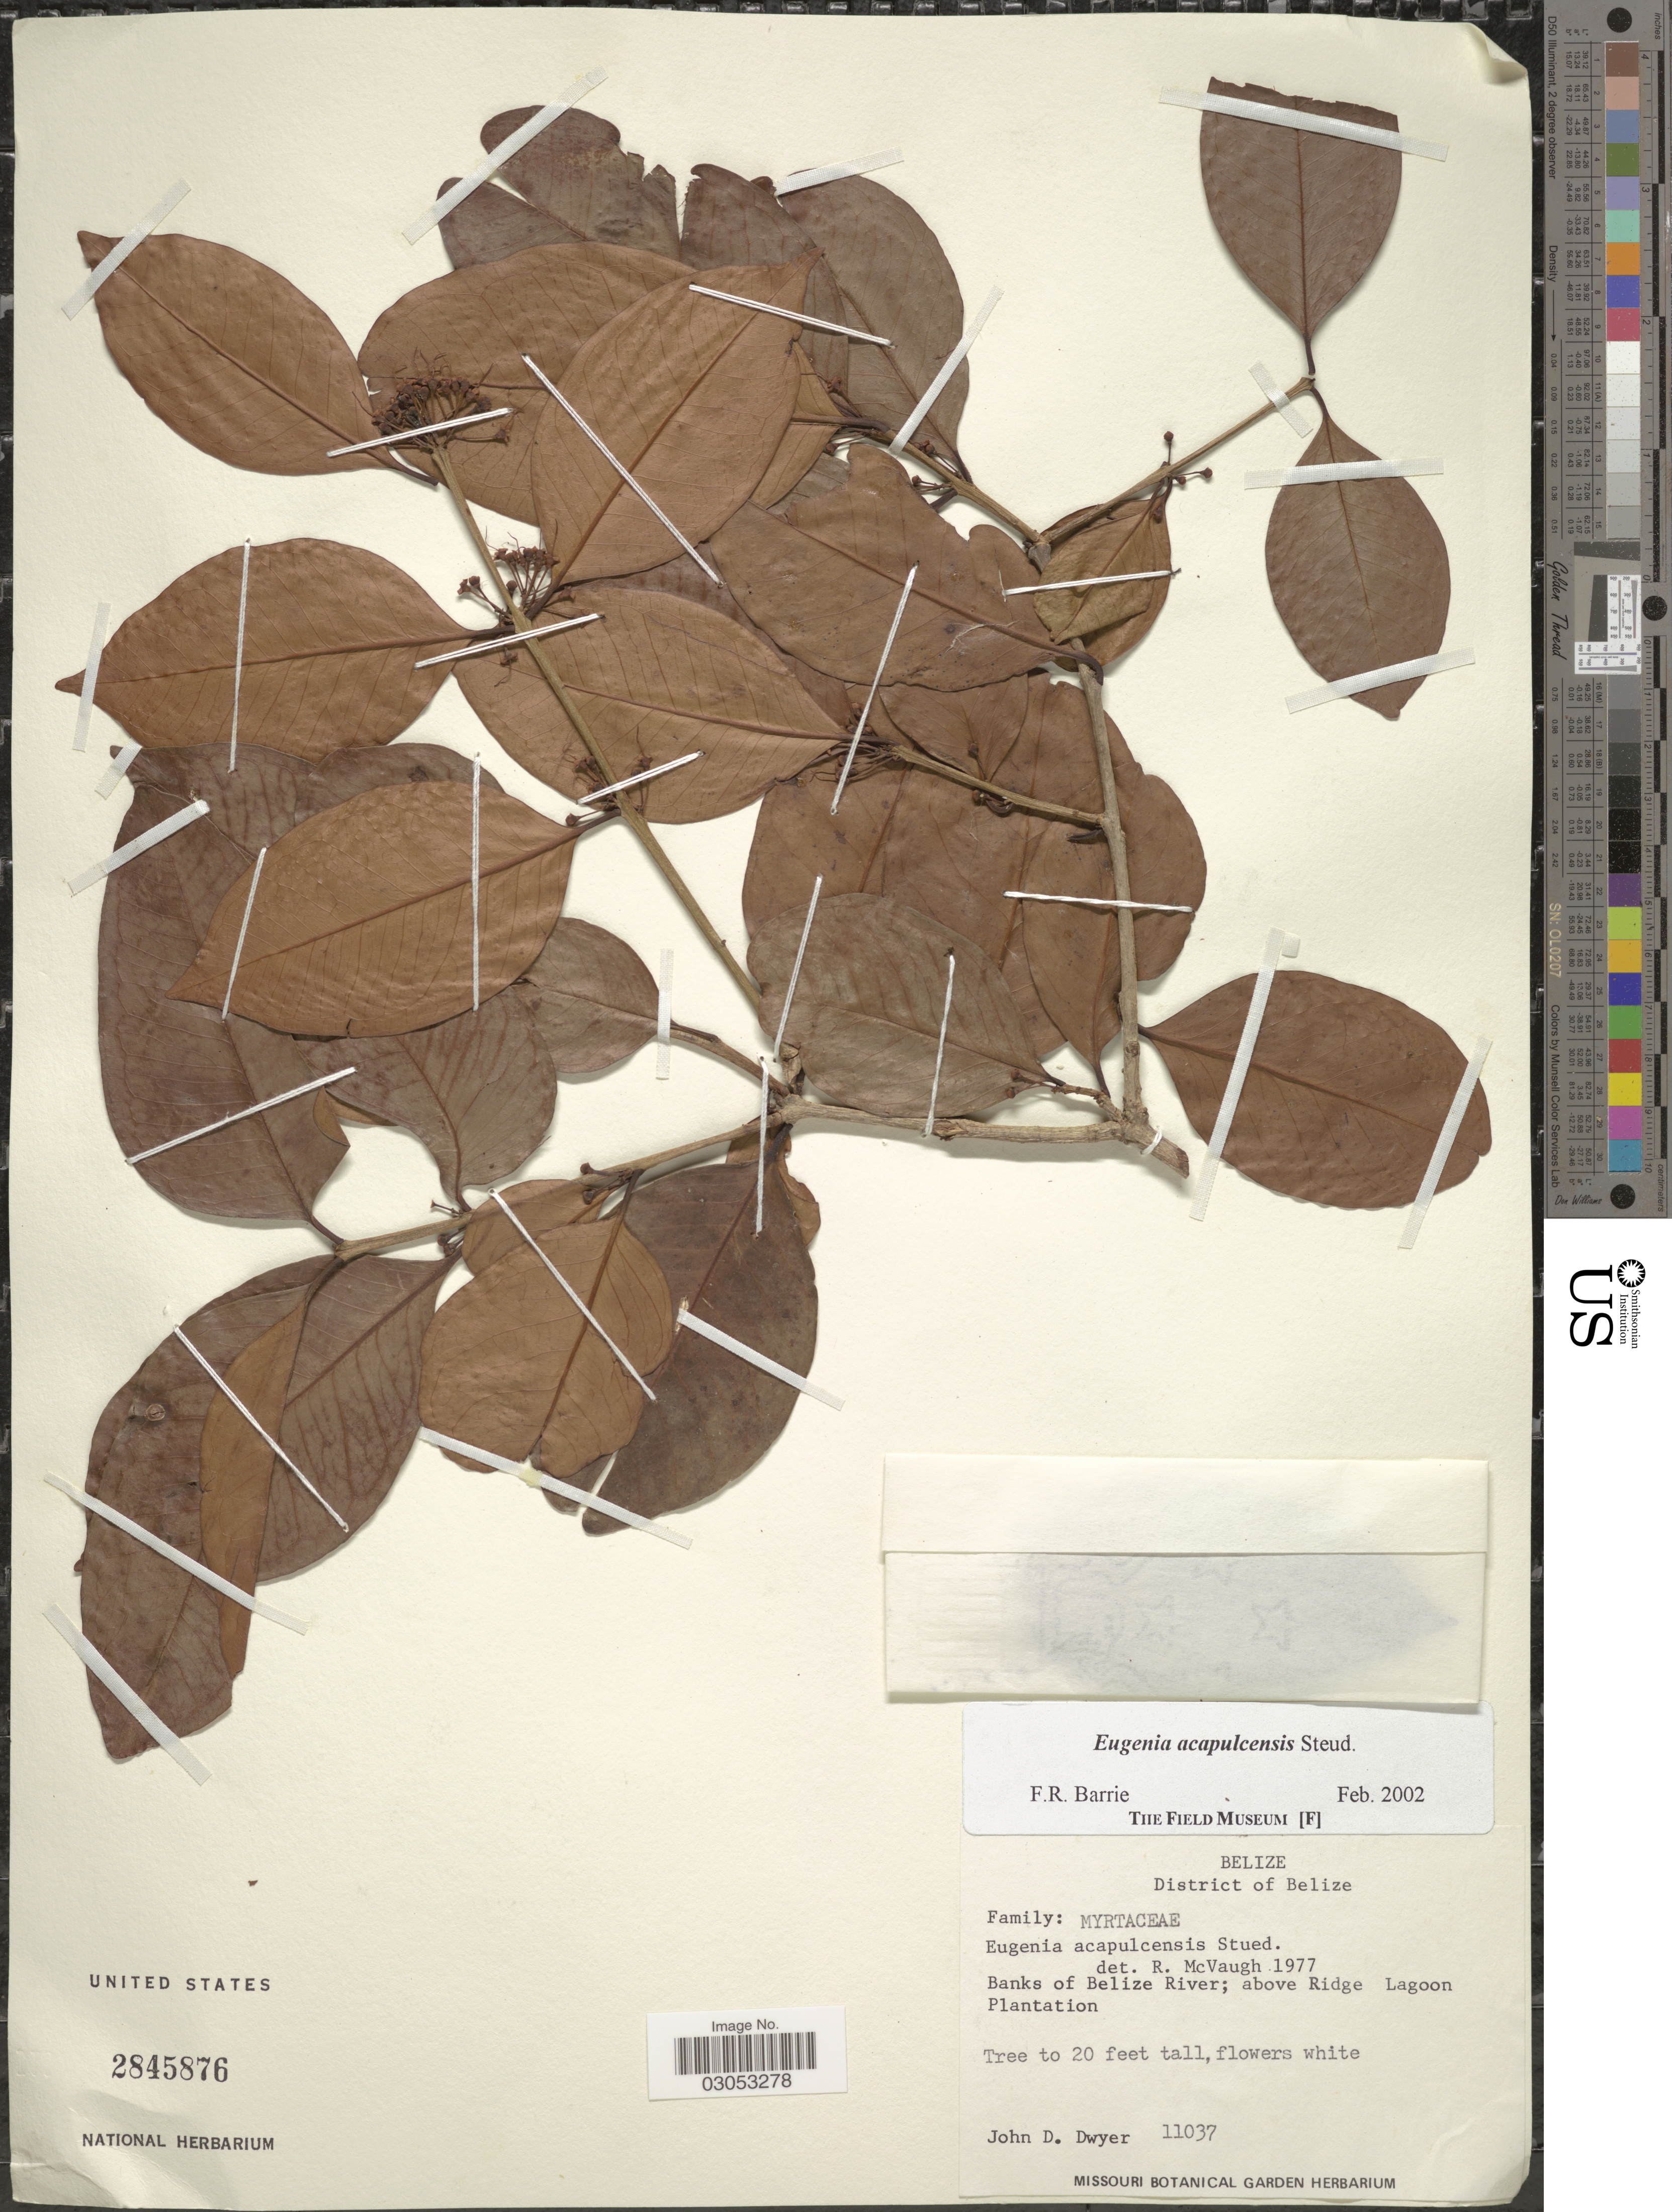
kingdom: Plantae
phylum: Tracheophyta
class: Magnoliopsida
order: Myrtales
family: Myrtaceae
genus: Eugenia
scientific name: Eugenia acapulcensis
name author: Steud.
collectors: J. D. Dwyer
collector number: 11037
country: Belize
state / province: Belize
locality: District of Belize, Banks of Belize River; above Ridge Lagoon Plantation.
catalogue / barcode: US 2845876